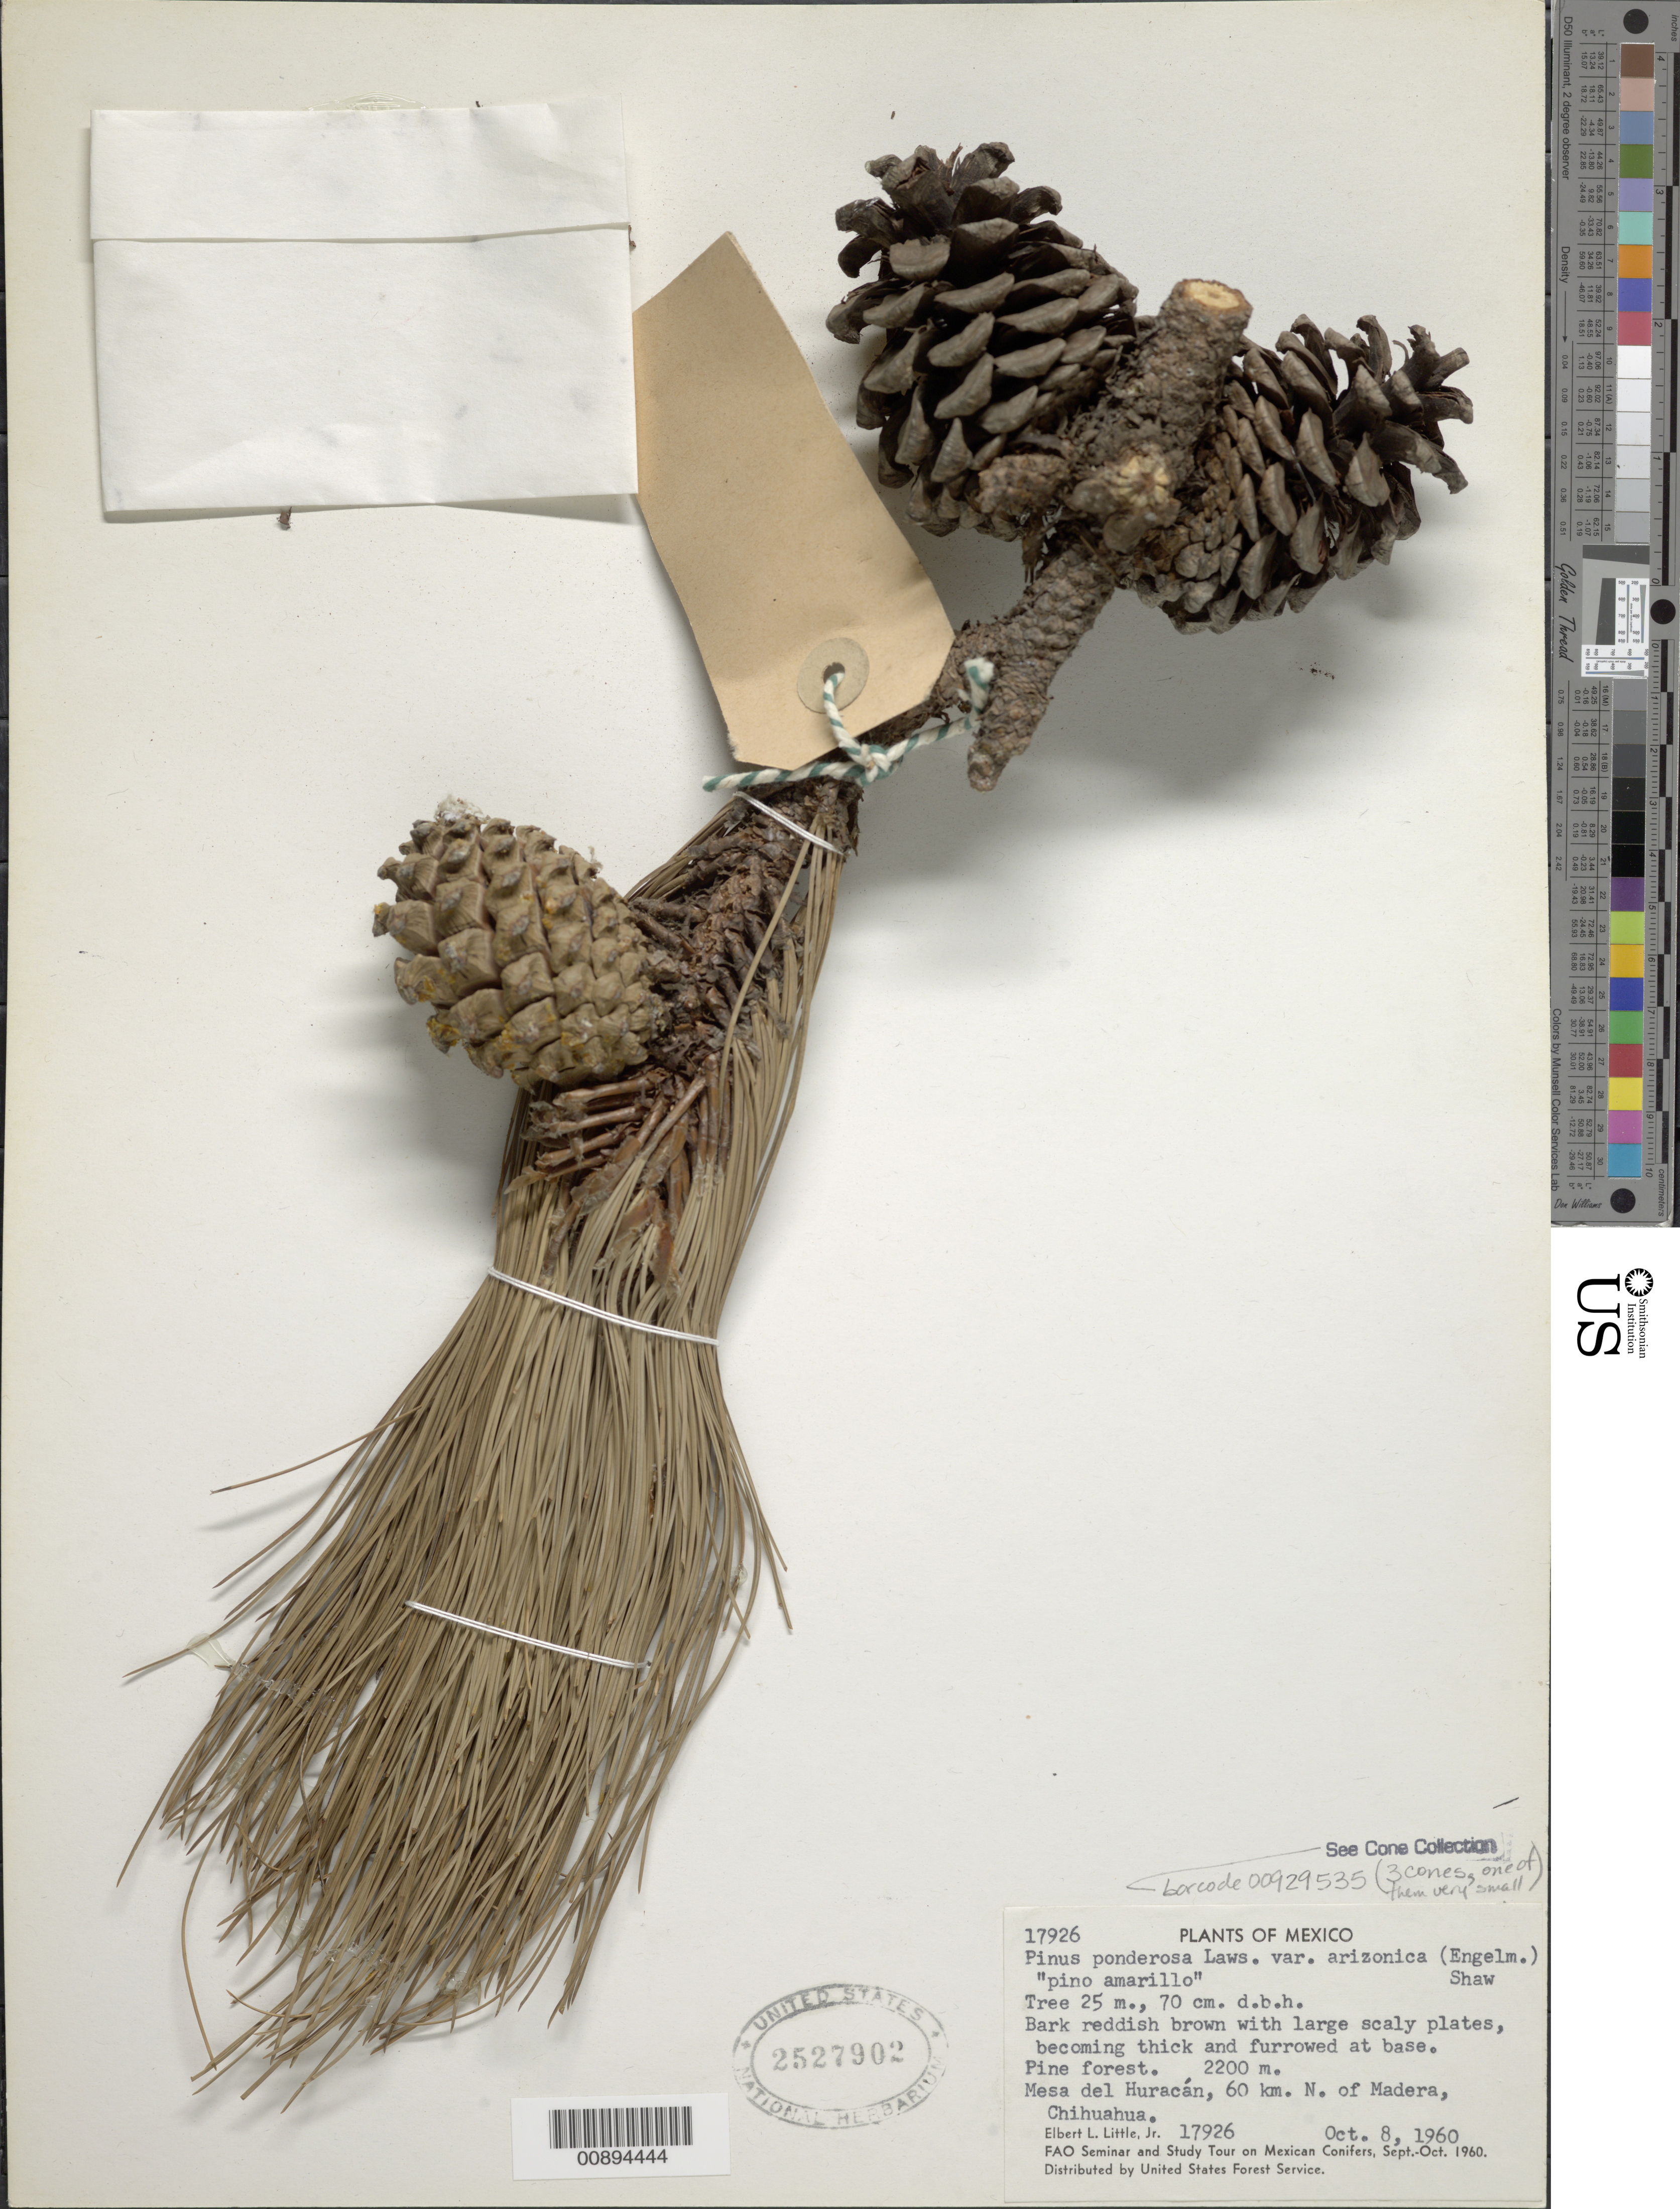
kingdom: Plantae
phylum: Tracheophyta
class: Pinopsida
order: Pinales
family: Pinaceae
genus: Pinus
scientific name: Pinus ponderosa var. arizonica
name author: (Engelm.) Shaw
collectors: E. L. Little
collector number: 17926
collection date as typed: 08 Oct 1960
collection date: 1960-10-08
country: Mexico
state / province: Chihuahua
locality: Mesa del Huracán, 60 km. N. of Madera, Chihuahua.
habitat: Pine forest.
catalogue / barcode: US 2527902